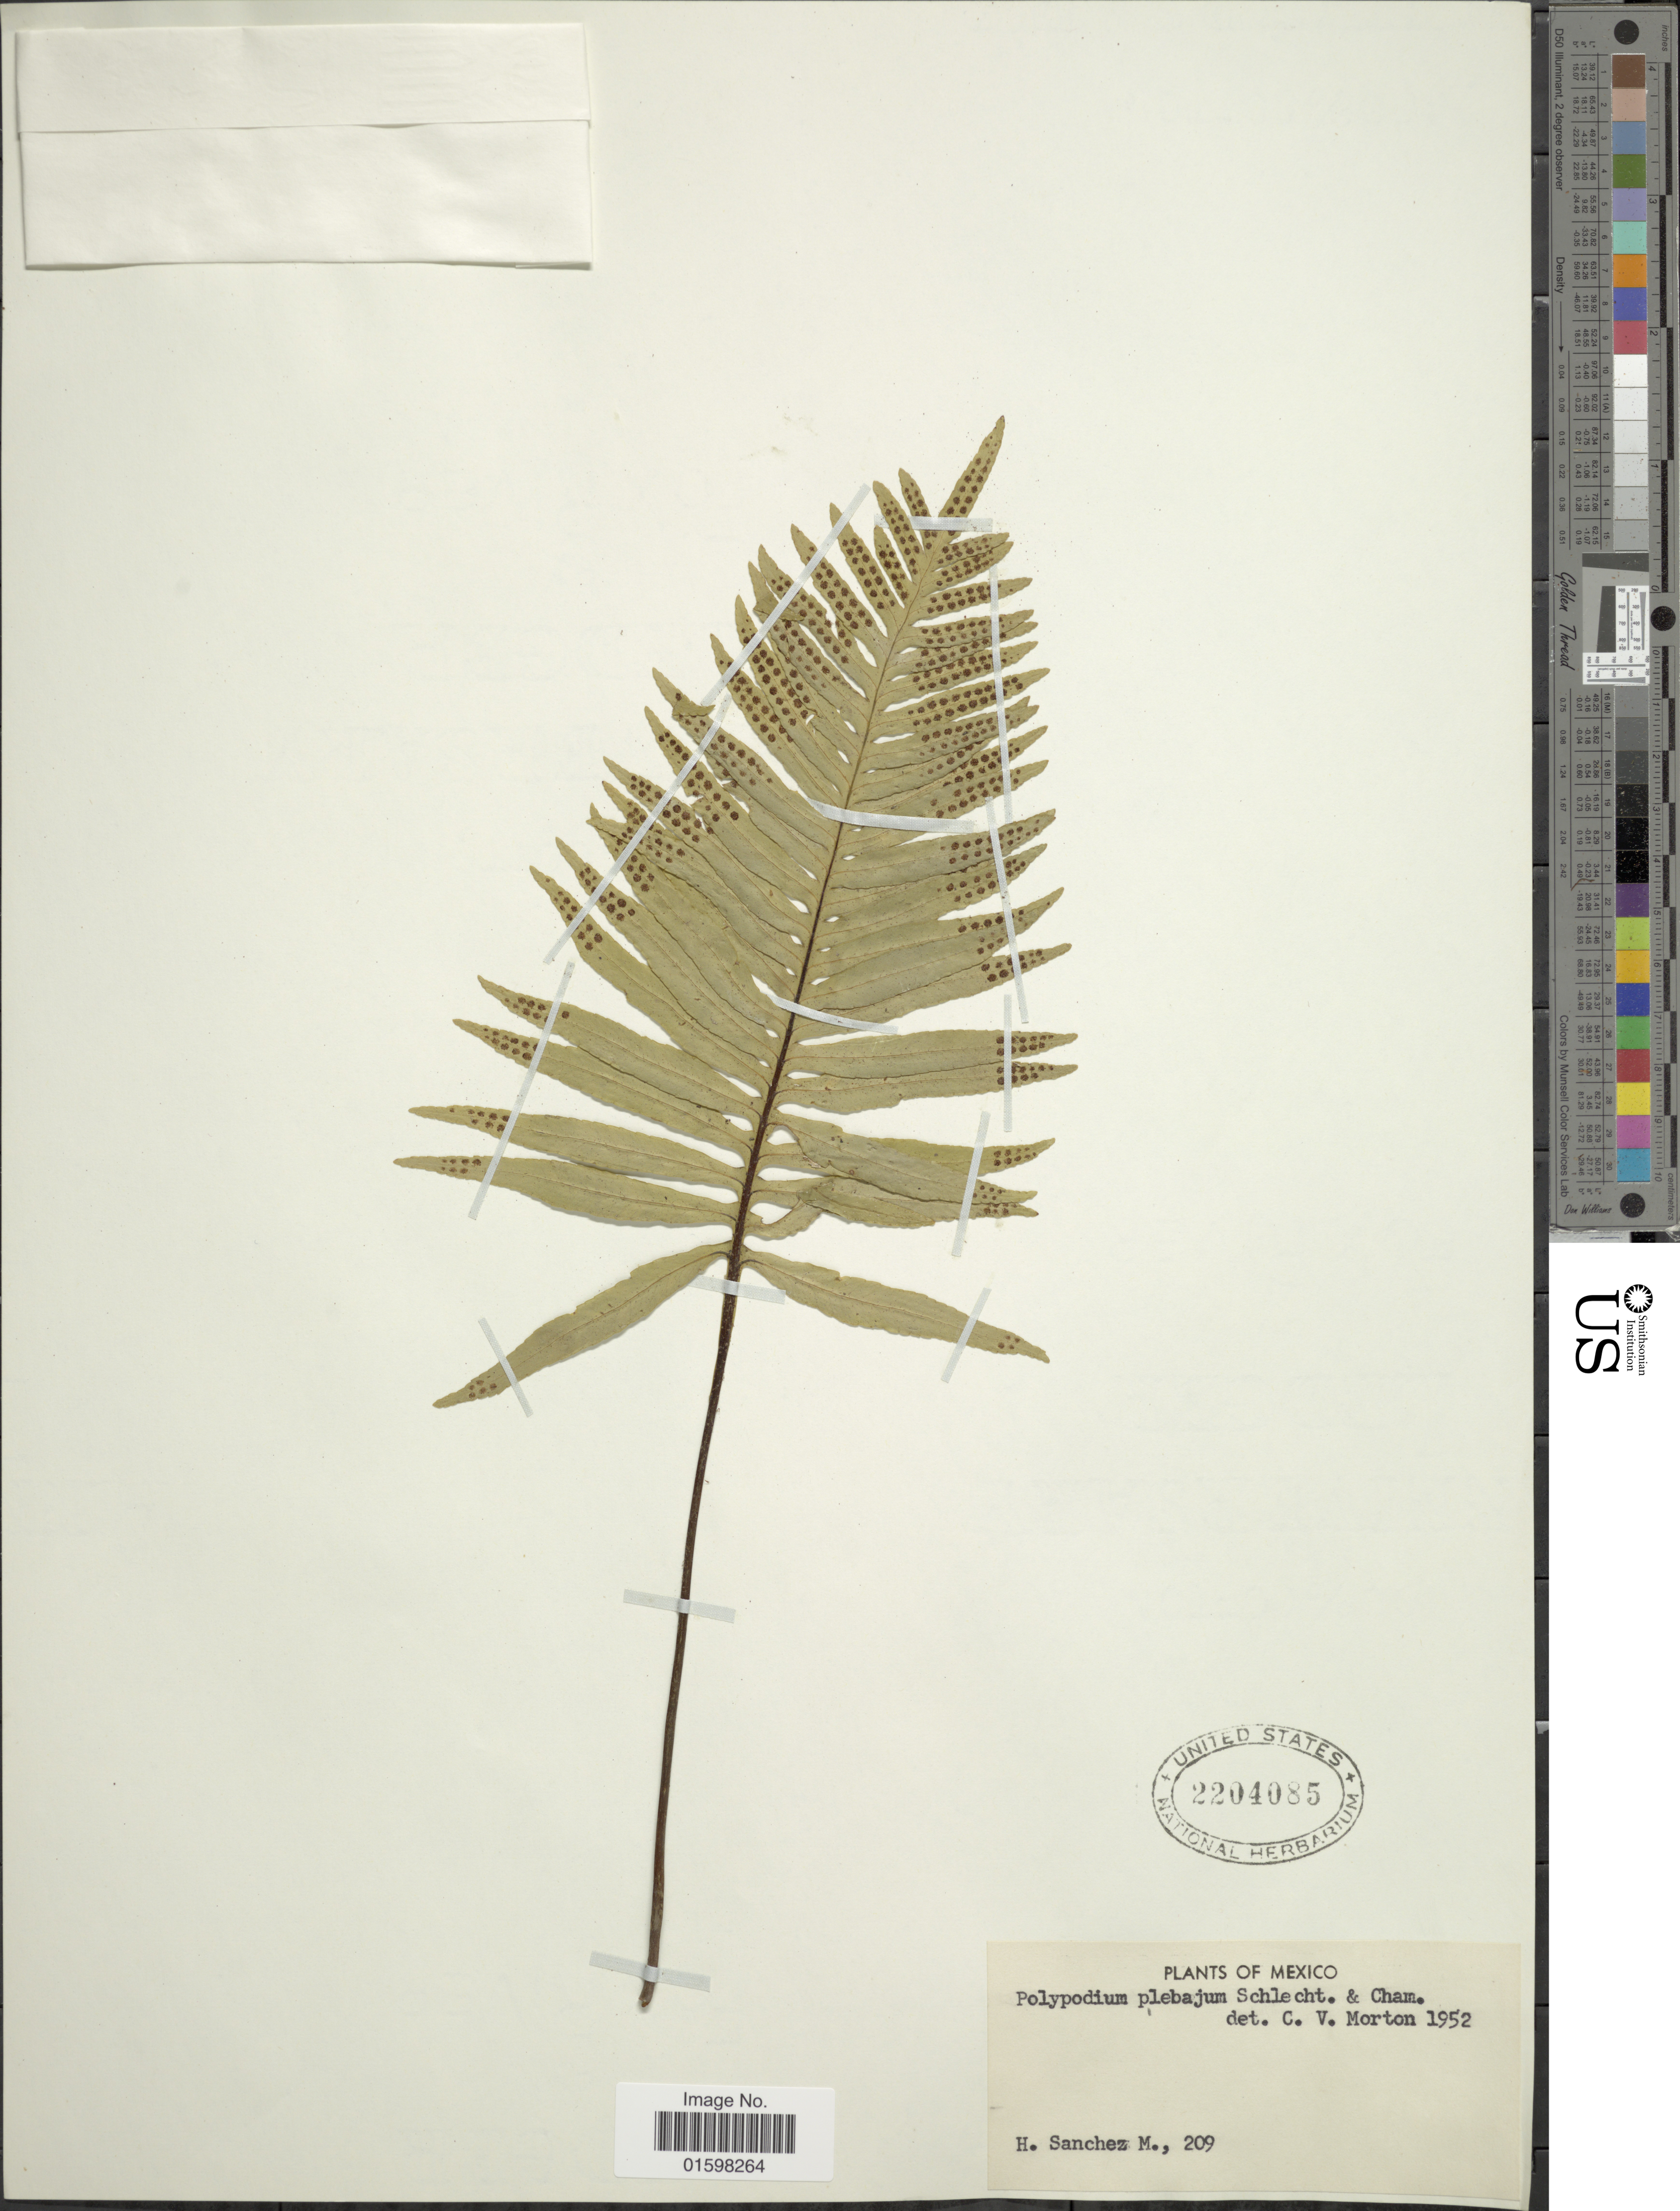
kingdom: Plantae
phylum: Tracheophyta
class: Polypodiopsida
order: Polypodiales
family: Polypodiaceae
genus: Pleopeltis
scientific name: Pleopeltis plebeia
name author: (Schltdl. ex Cham.) A.R. Sm. & Tejero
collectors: H. Sánchez-Mejorada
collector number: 209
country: Mexico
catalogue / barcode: US 2204085